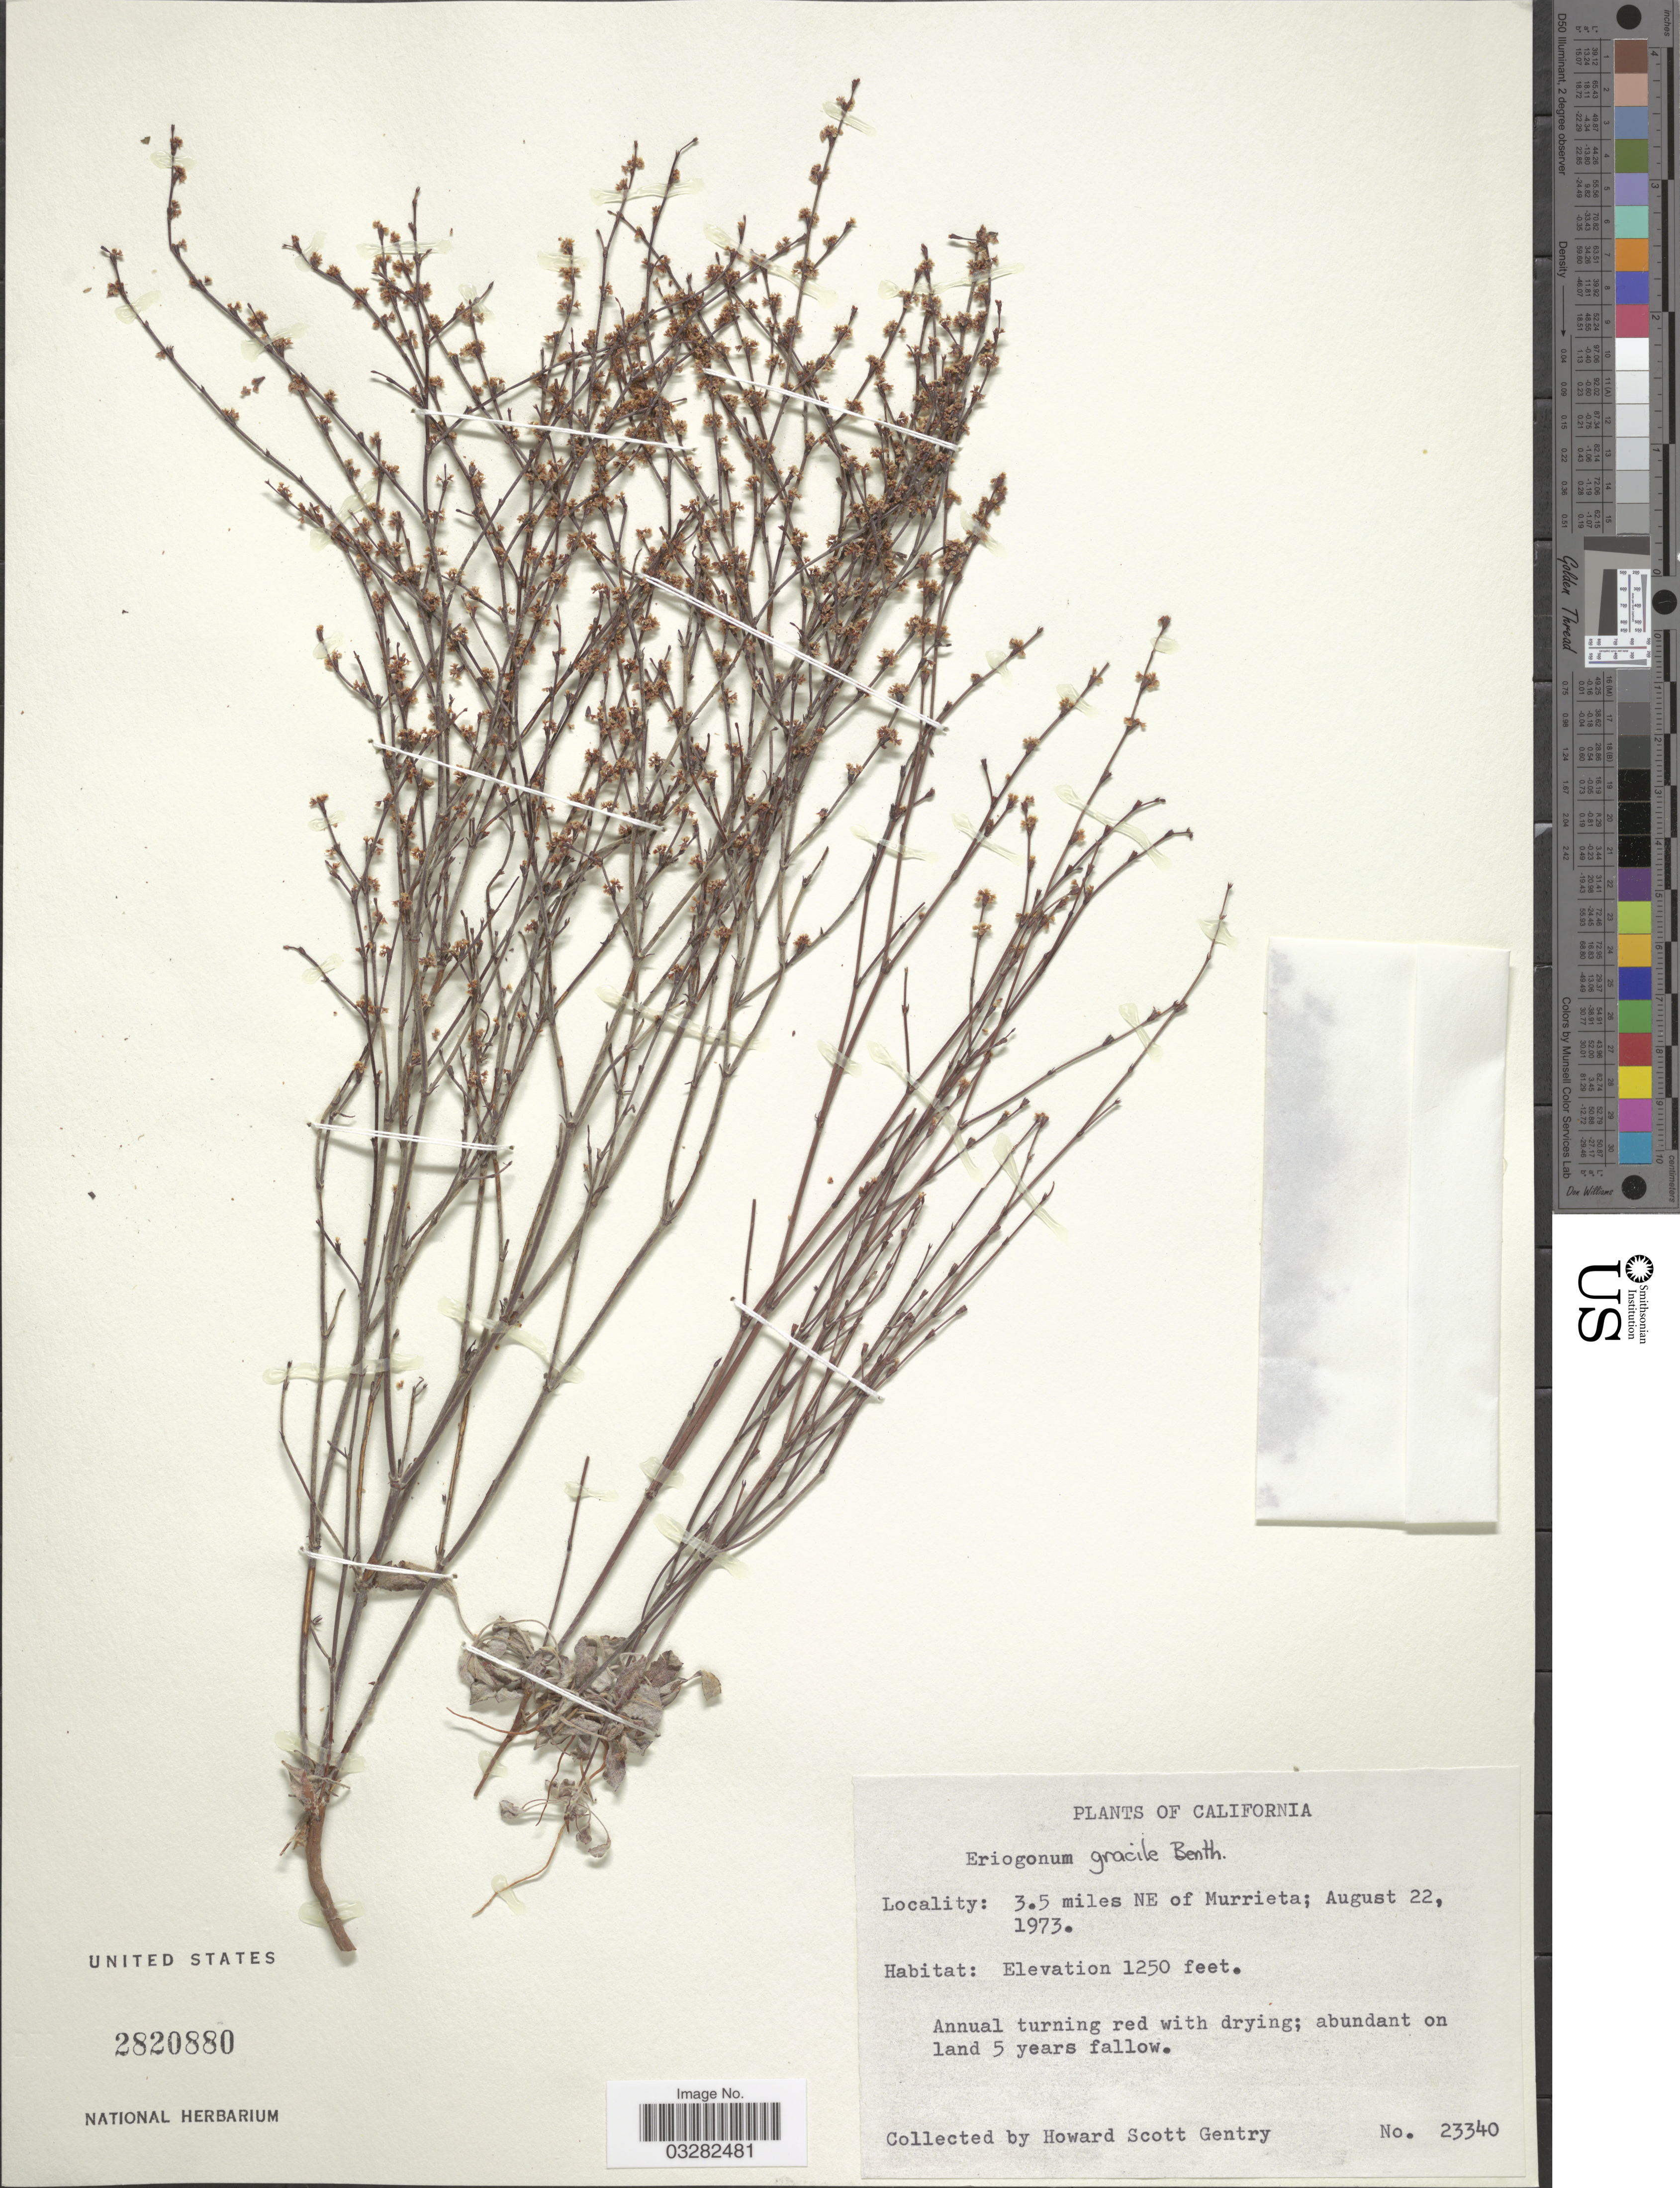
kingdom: Plantae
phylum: Tracheophyta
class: Magnoliopsida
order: Caryophyllales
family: Polygonaceae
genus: Eriogonum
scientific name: Eriogonum sp.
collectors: H. S. Gentry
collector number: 23340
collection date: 1973-08-22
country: United States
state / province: California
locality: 3.5 miles NE of Murrieta.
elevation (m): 381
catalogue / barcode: US 2820880